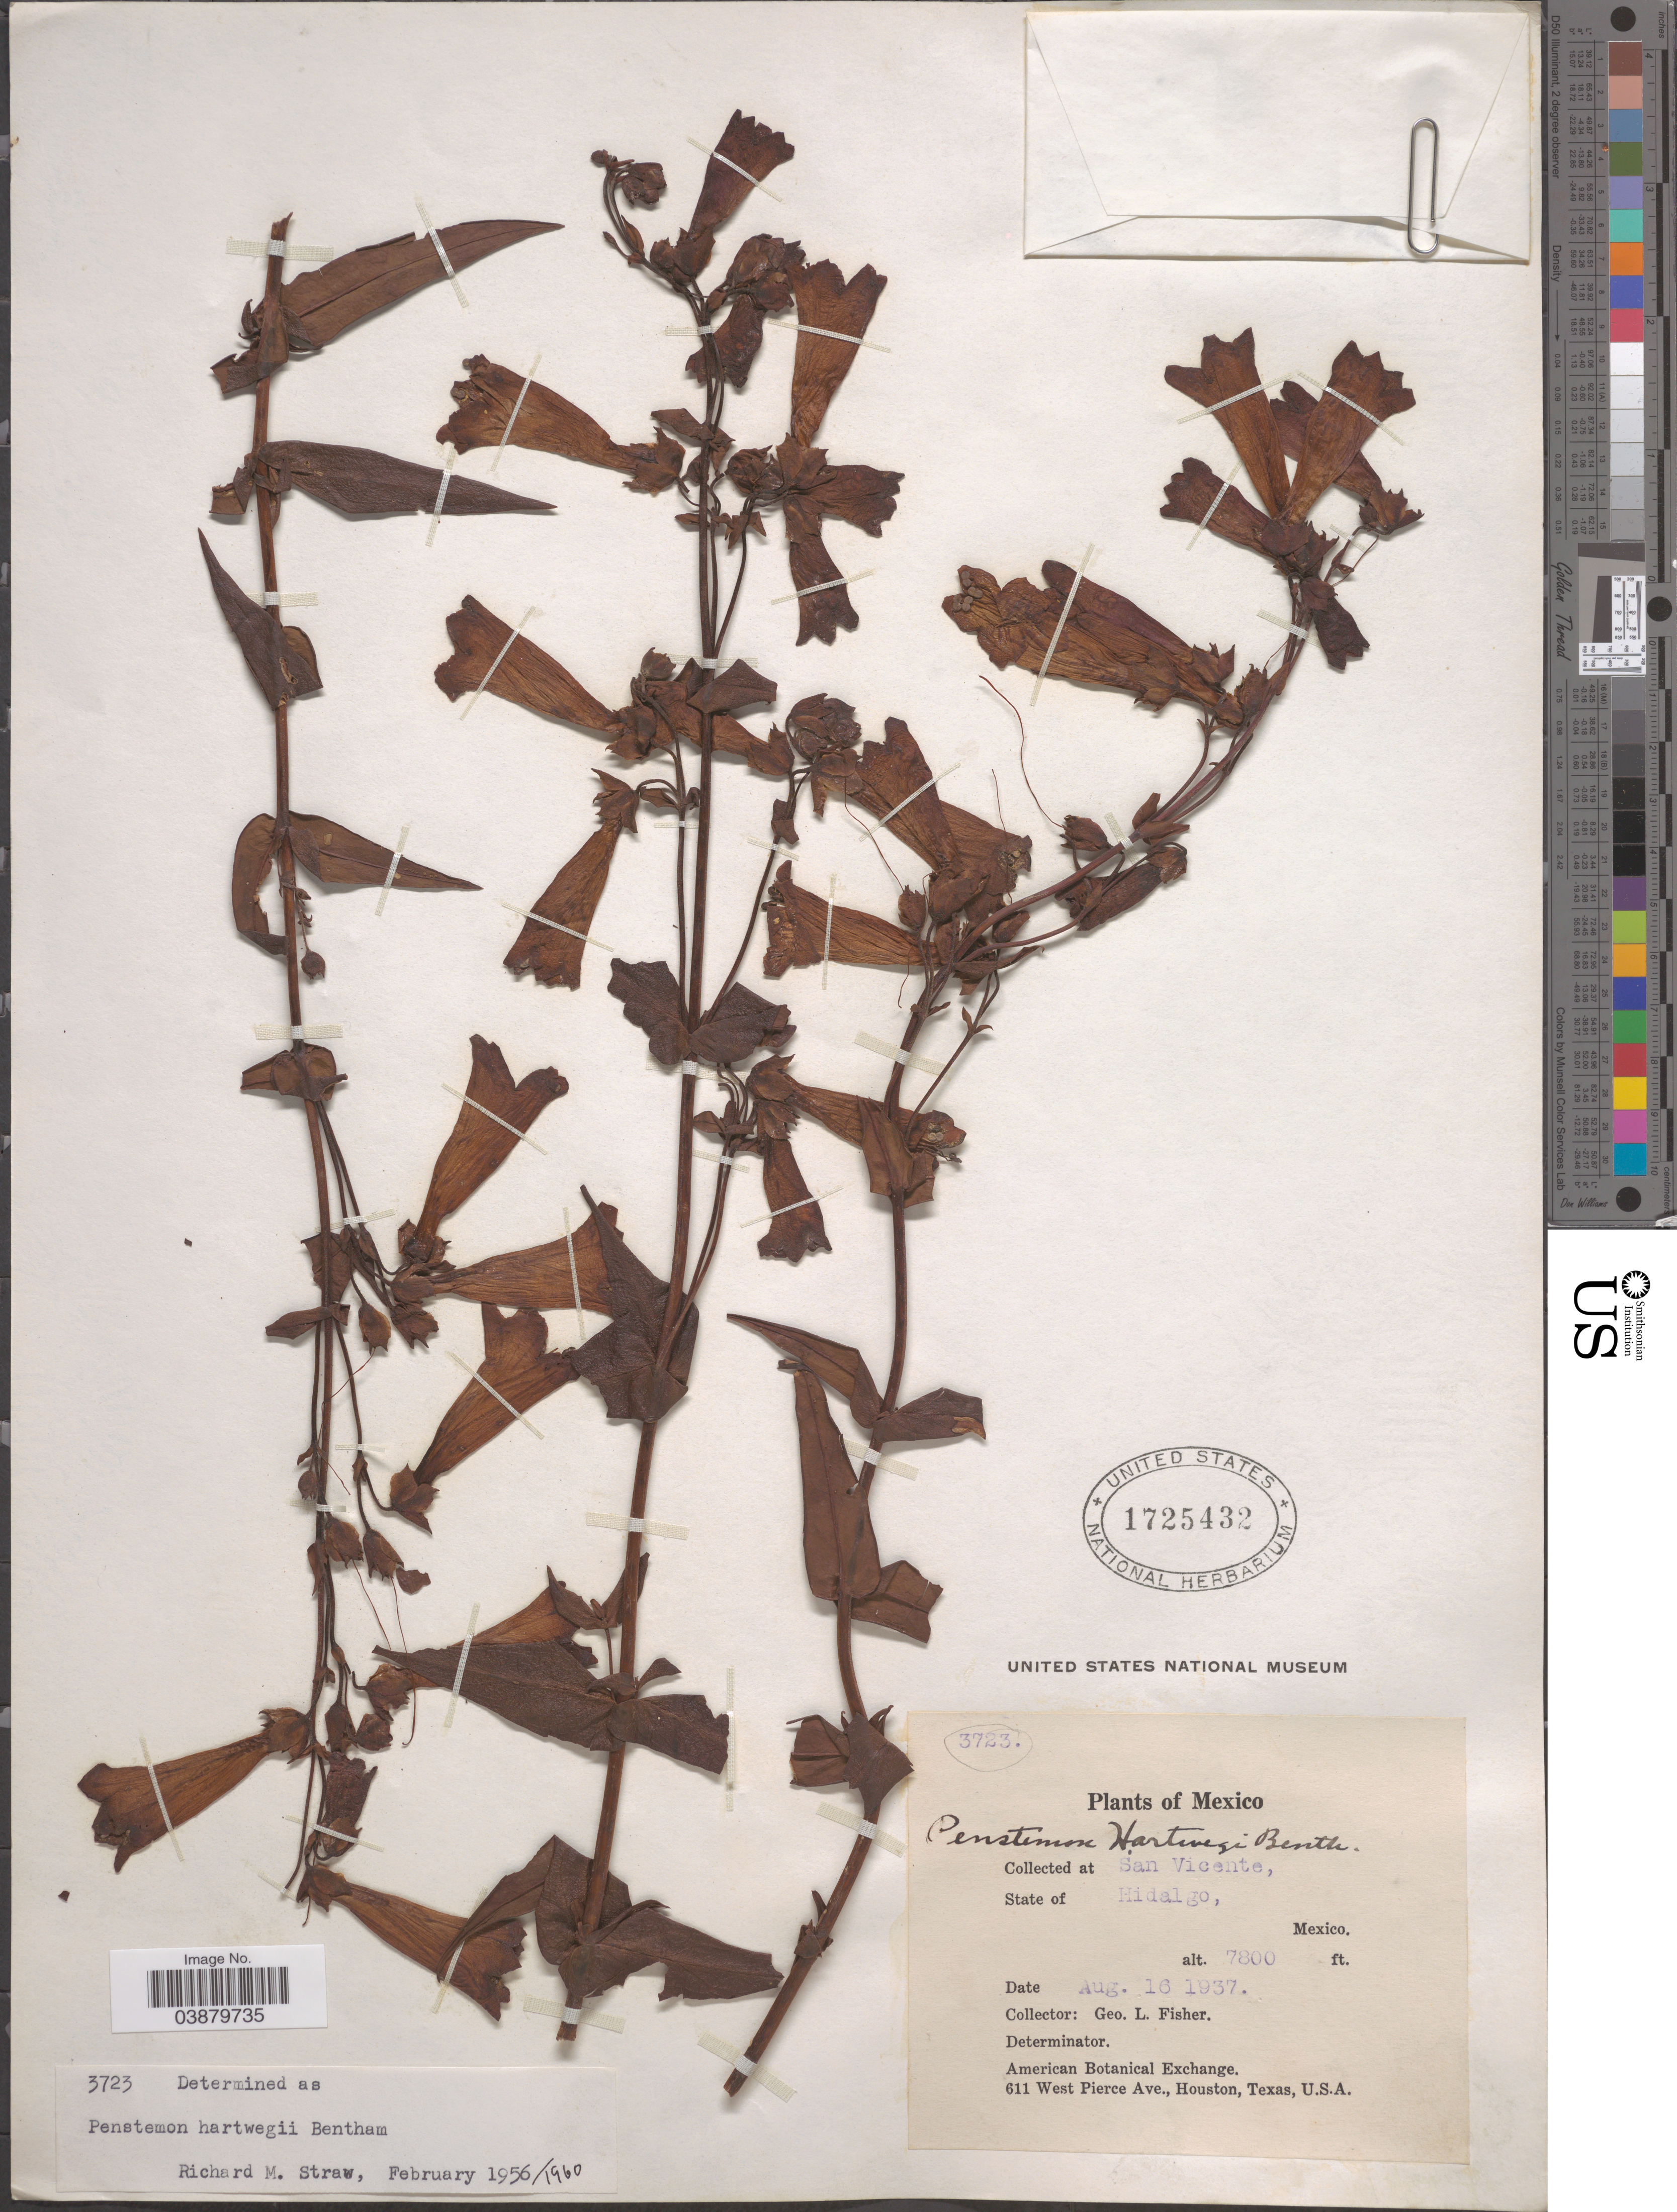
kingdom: Plantae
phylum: Tracheophyta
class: Magnoliopsida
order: Lamiales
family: Plantaginaceae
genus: Penstemon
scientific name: Penstemon hartwegi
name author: Benth.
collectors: G. L. Fisher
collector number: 3723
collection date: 1937-08-16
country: Mexico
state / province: Hidalgo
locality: At San Vicente.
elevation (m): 2377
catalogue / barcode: US 1725432